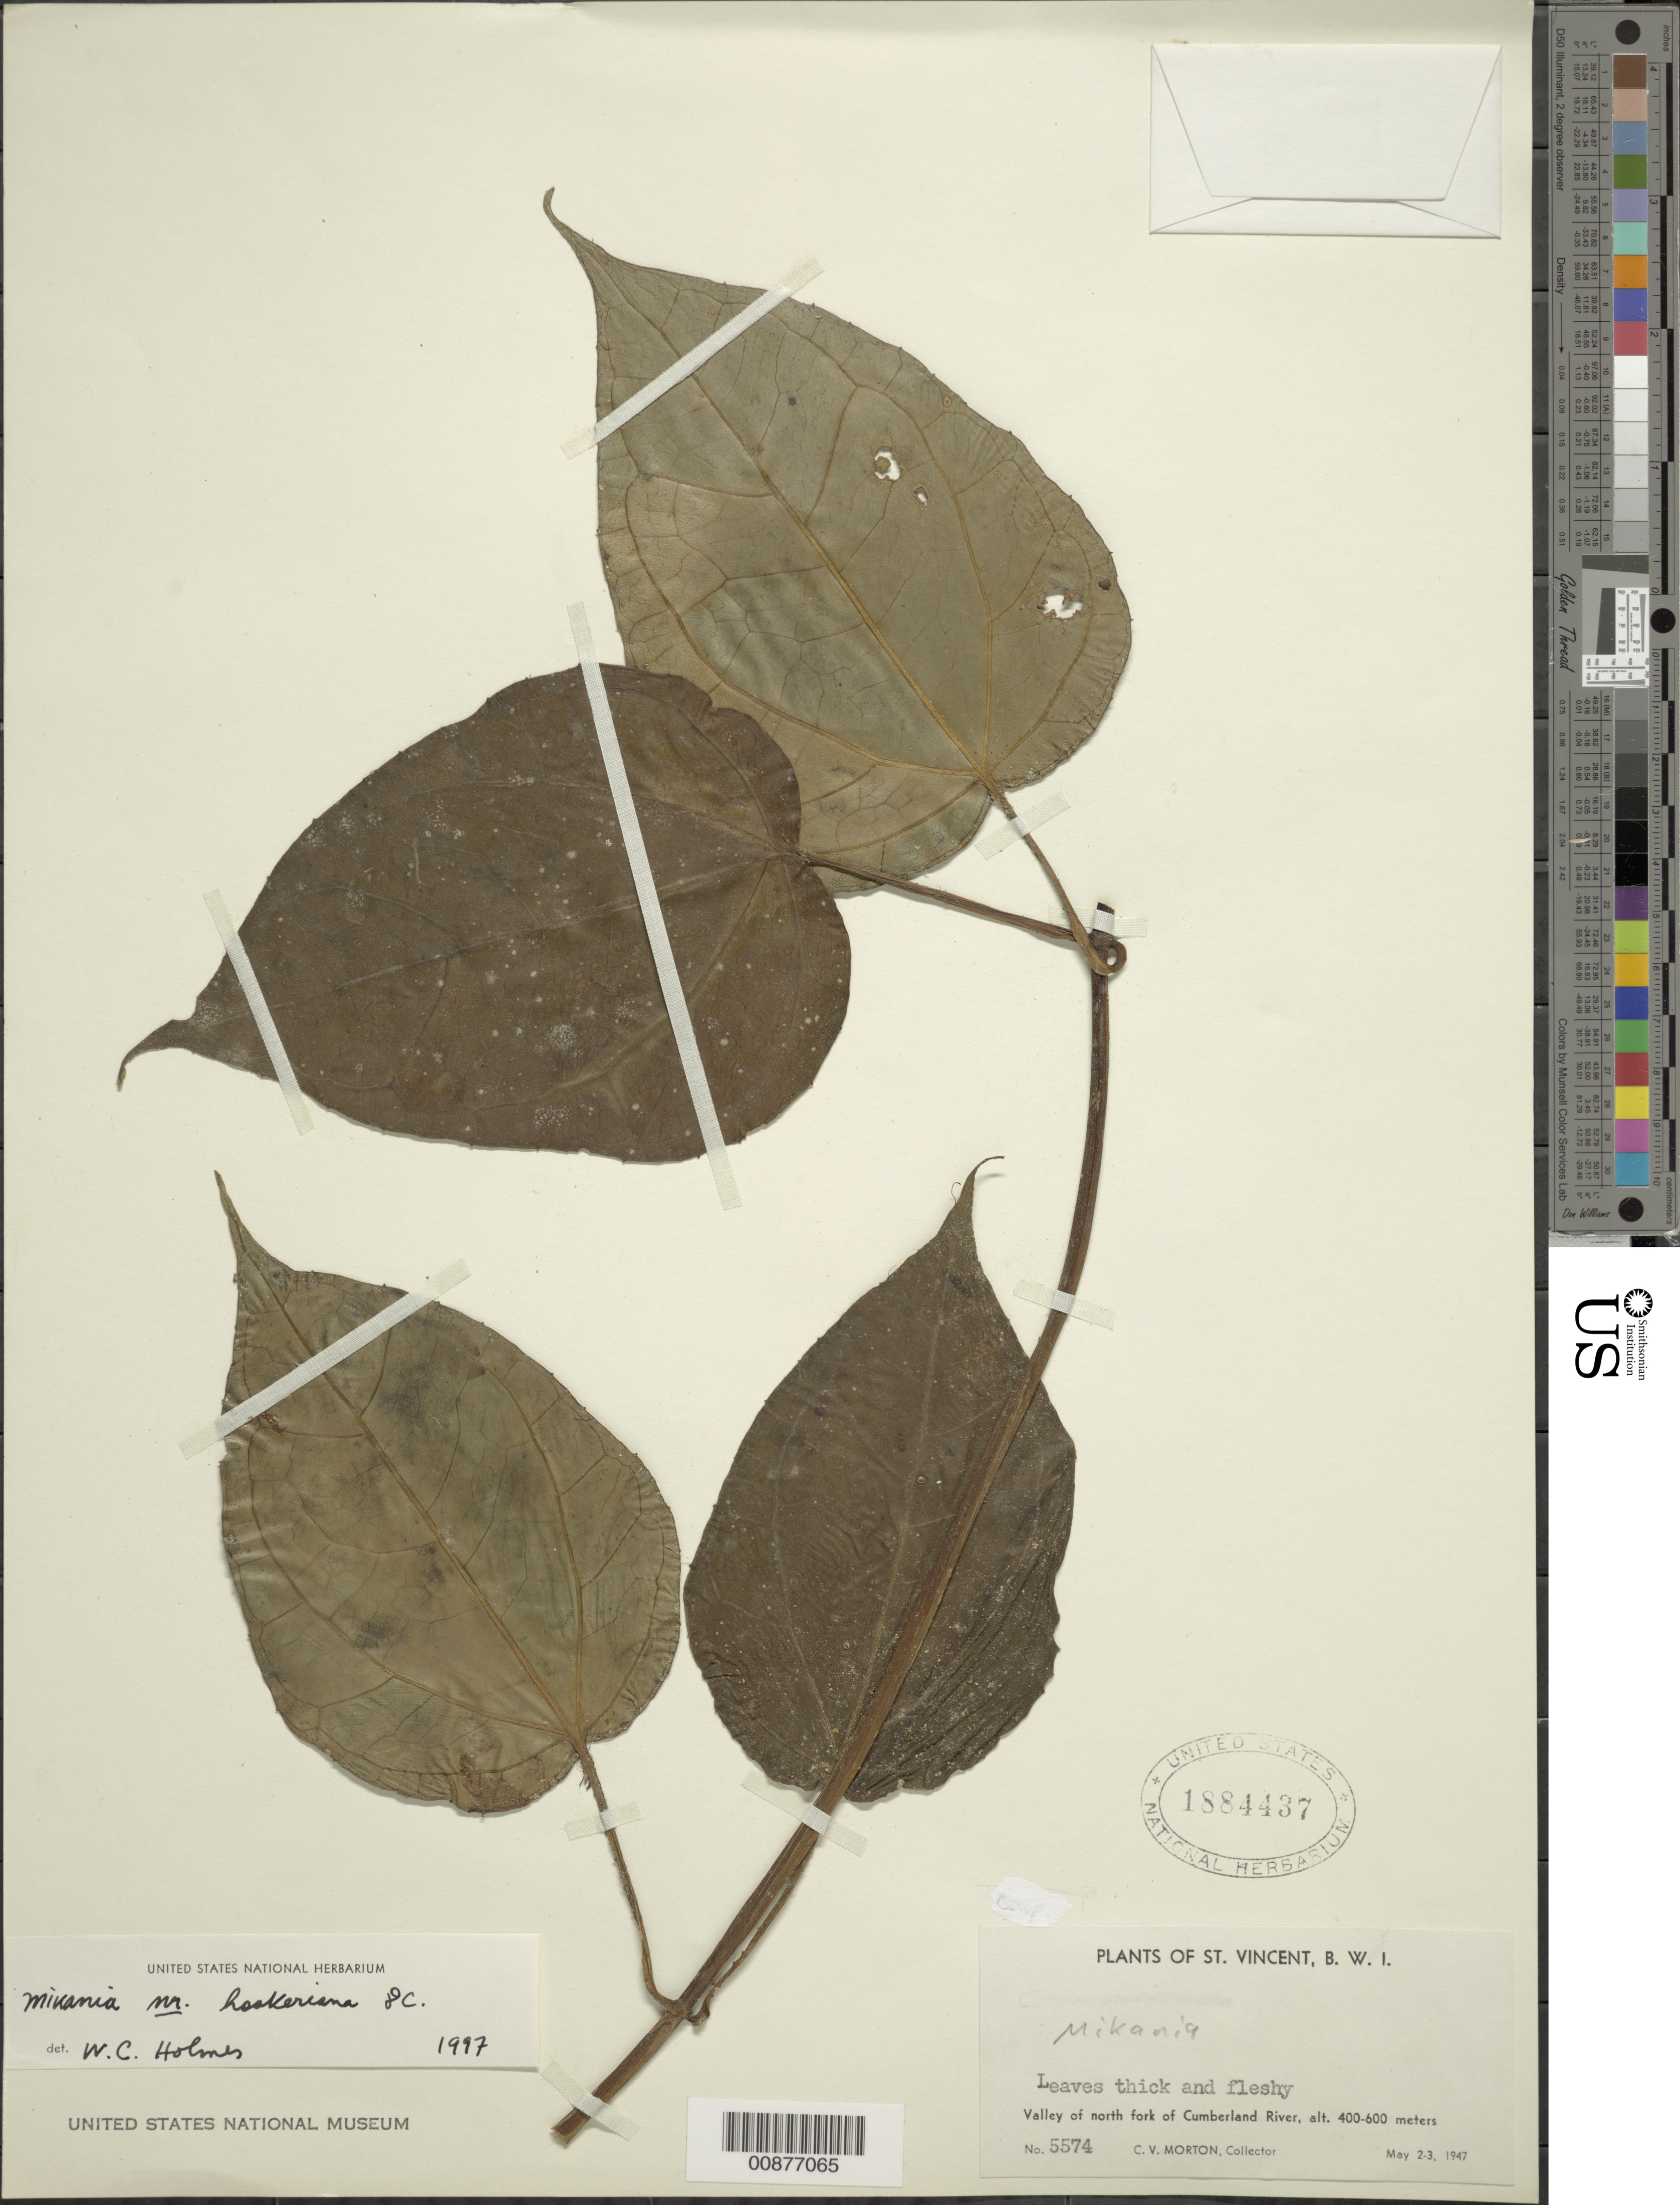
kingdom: Plantae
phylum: Tracheophyta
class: Magnoliopsida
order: Asterales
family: Asteraceae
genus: Mikania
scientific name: Mikania hookeriana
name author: DC.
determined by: Holmes, Walter C., (BAYLU), Baylor University (UNITED STATES)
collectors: C. V. Morton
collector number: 5574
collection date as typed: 02 May 1947 to 03 May 1947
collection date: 1947-05-02/1947-05-03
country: St. Vincent - Grenadines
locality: Valley of north fork of Cumberland River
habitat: Valley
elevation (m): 400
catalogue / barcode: US 1884437